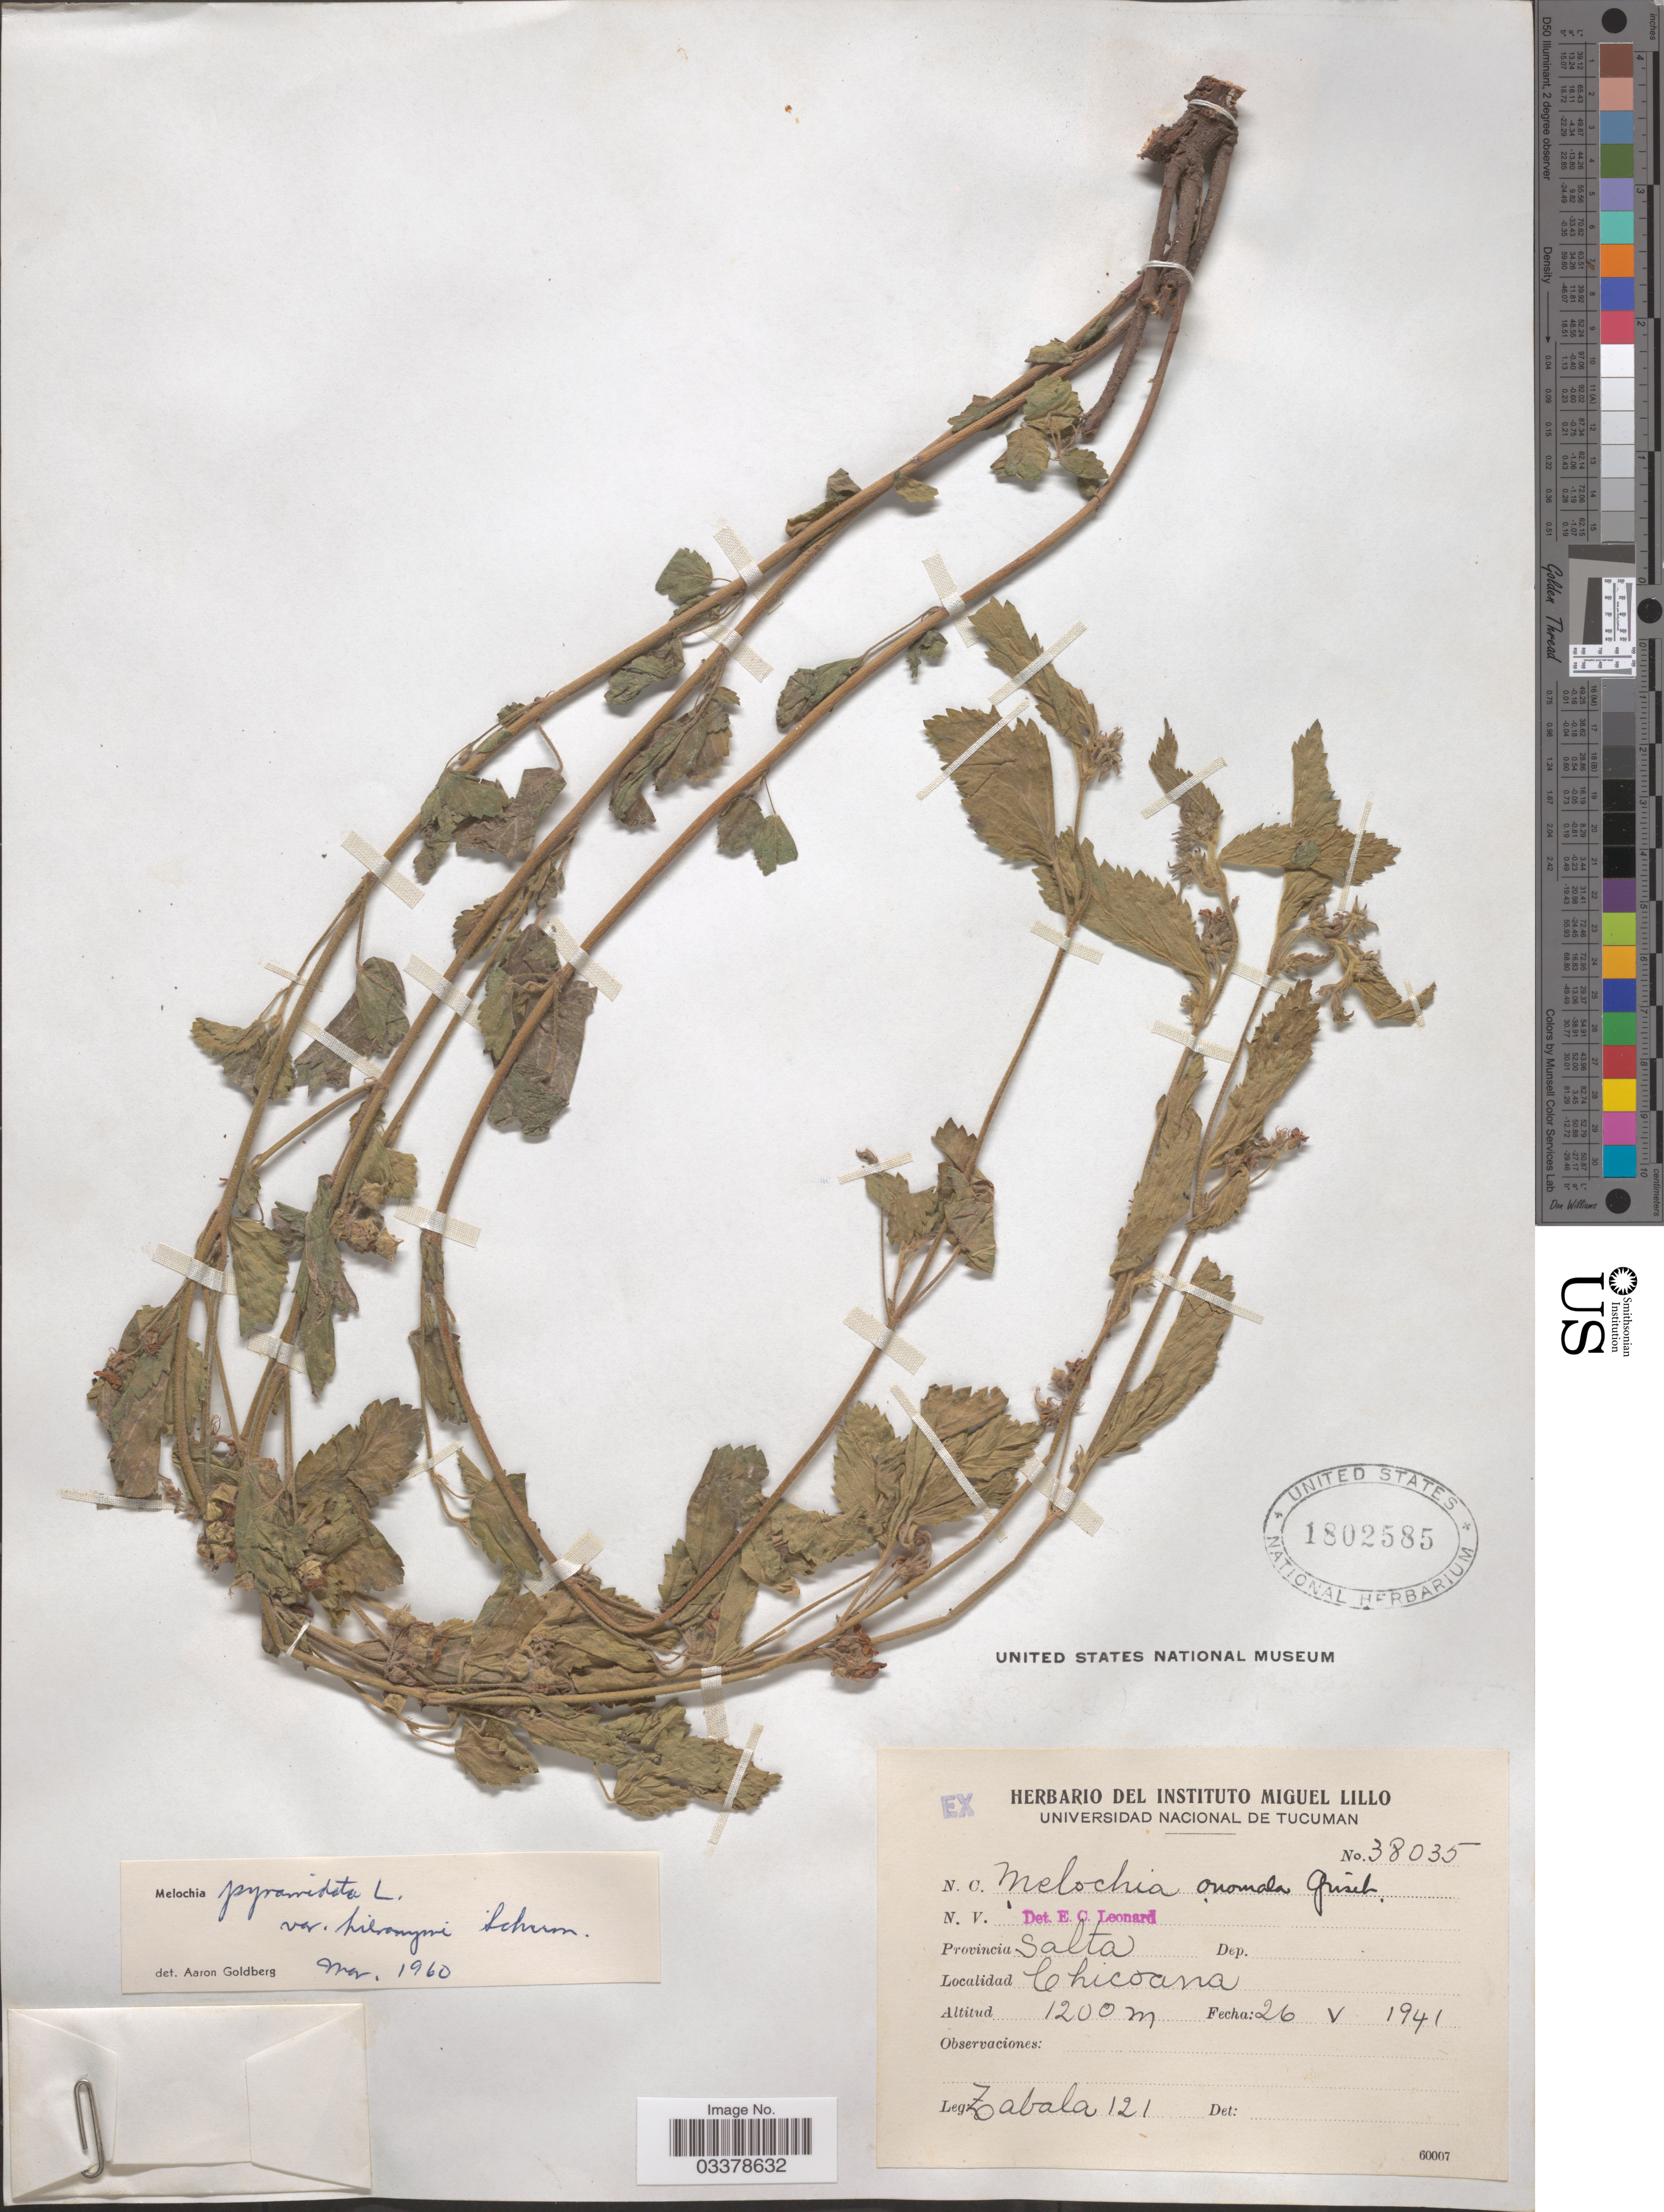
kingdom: Plantae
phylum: Tracheophyta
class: Magnoliopsida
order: Malvales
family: Malvaceae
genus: Melochia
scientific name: Melochia pyramidata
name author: L.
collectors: Zabala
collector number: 121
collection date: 1941-05-26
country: Argentina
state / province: Salta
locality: Chicoana.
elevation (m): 1200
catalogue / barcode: US 1802585